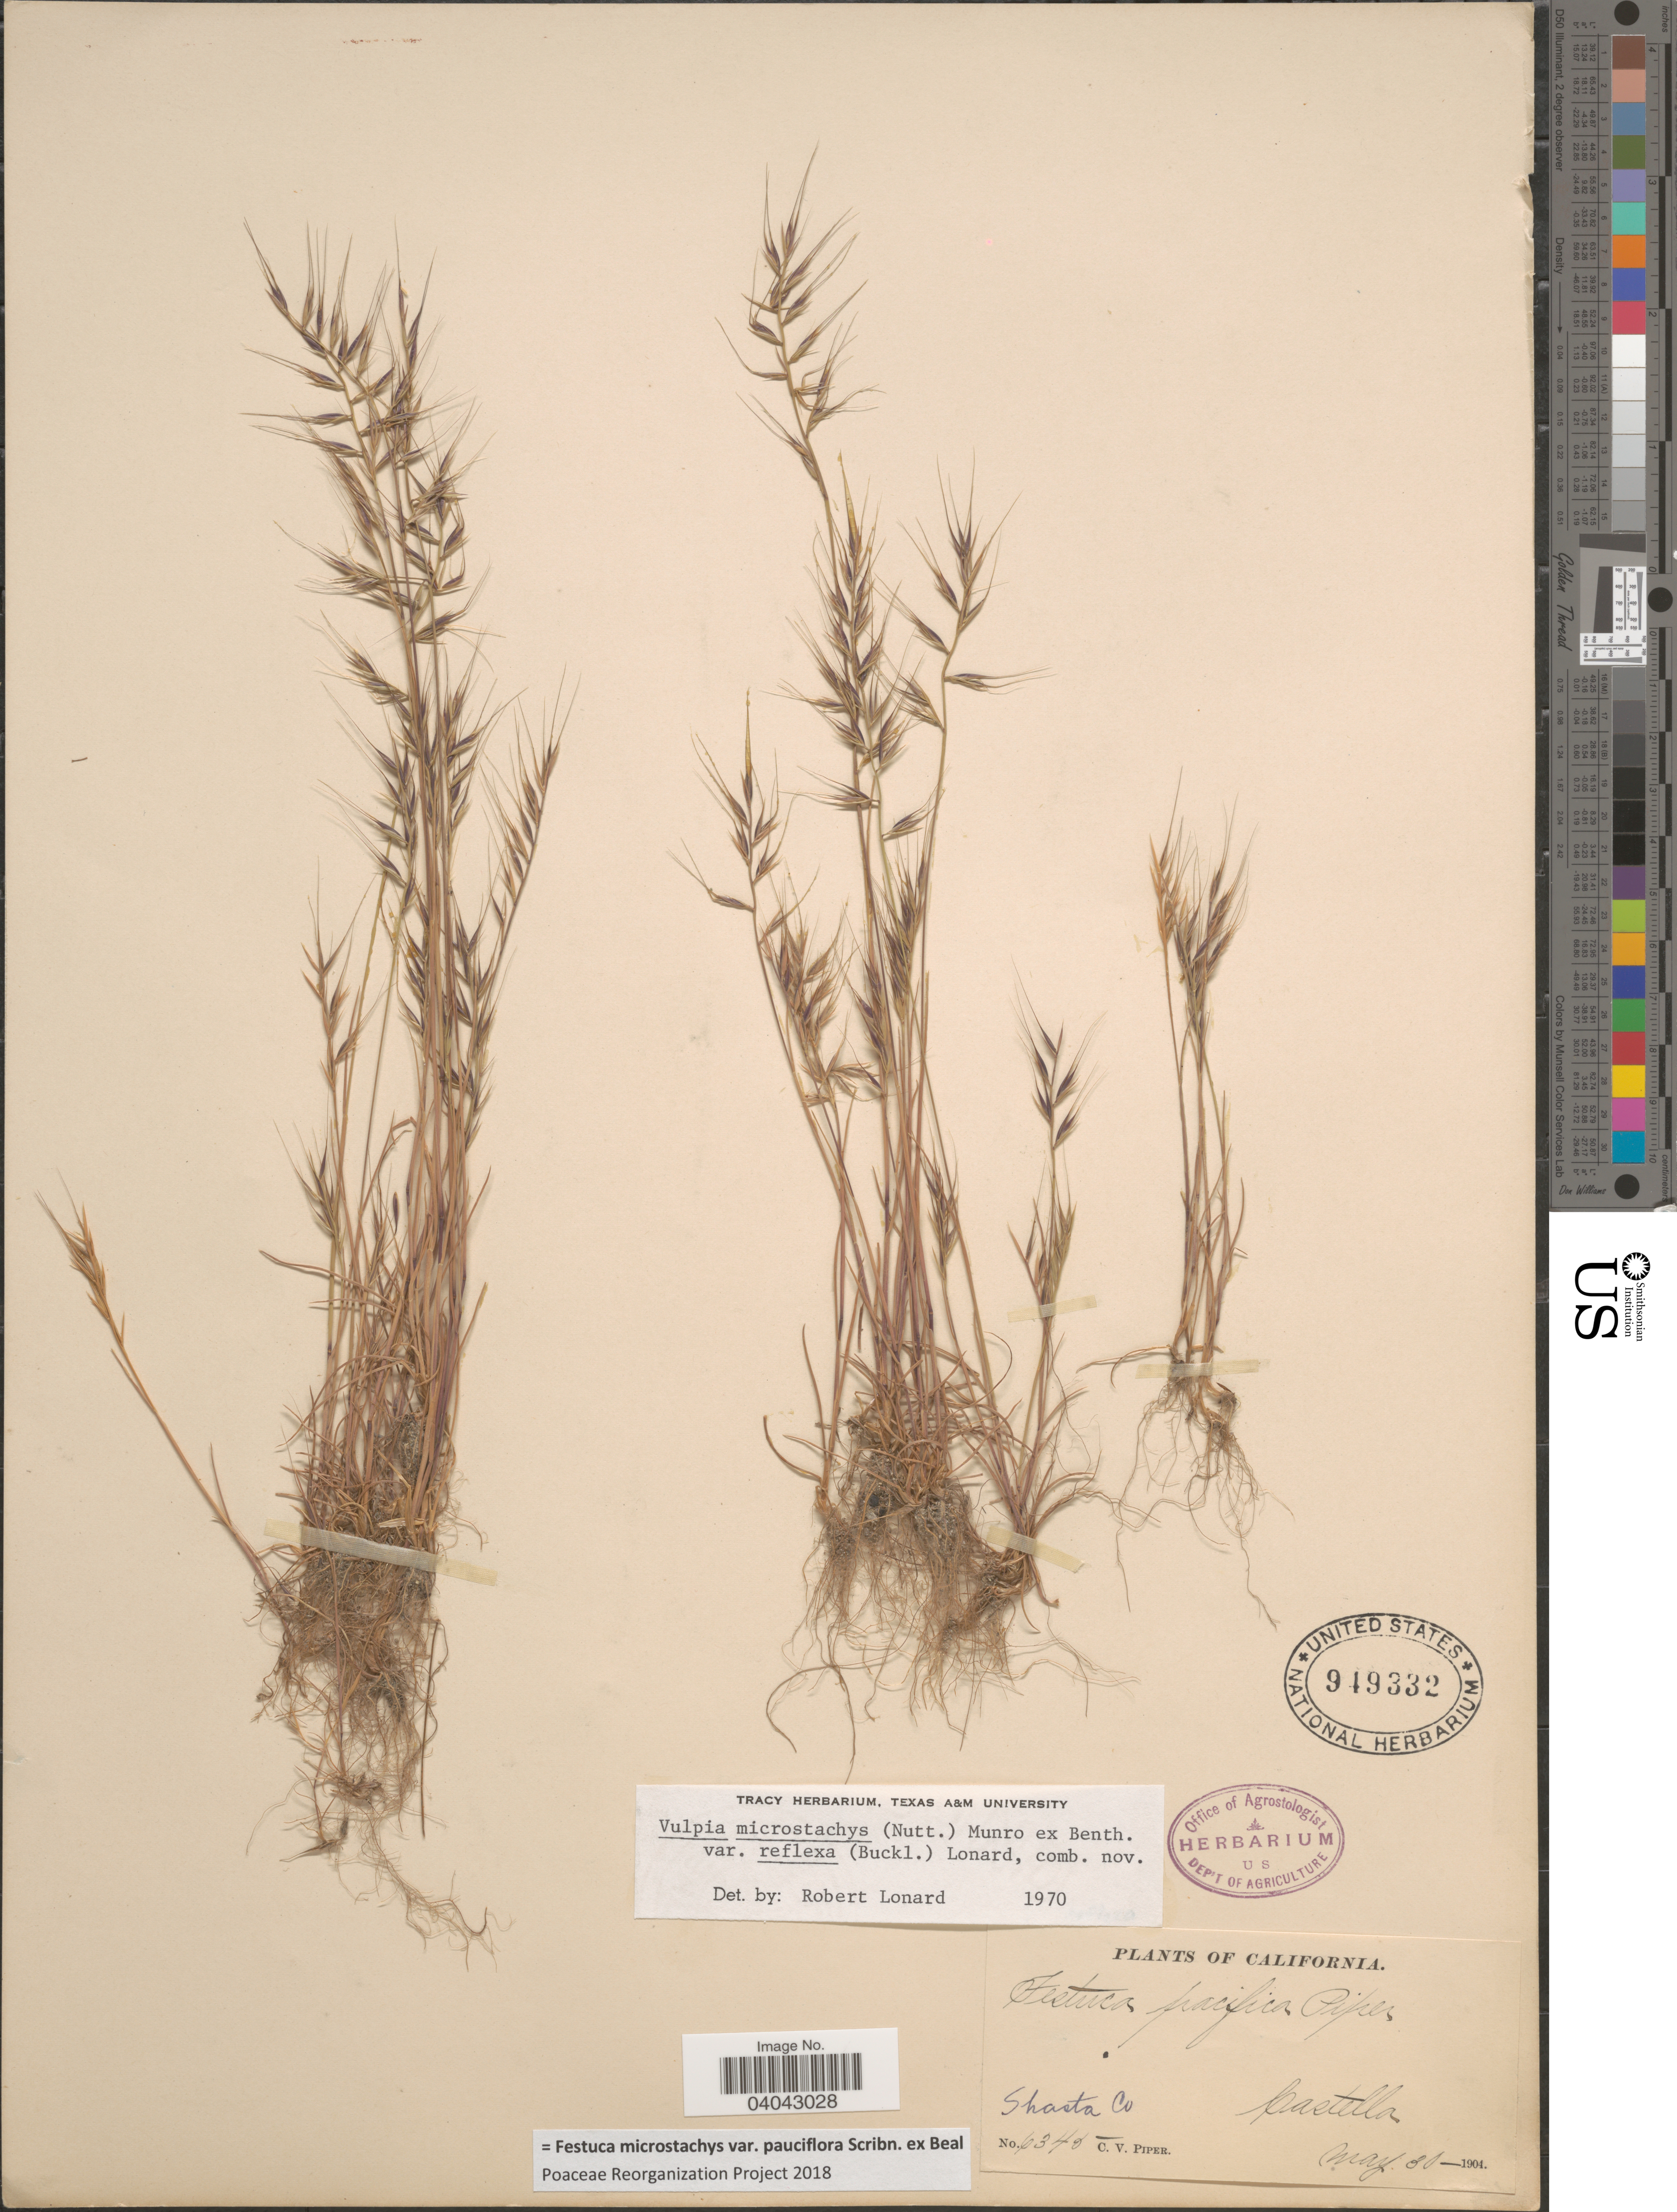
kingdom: Plantae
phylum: Tracheophyta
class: Liliopsida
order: Poales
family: Poaceae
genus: Festuca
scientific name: Festuca microstachys var. pauciflora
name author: Scribn. ex W.J. Beal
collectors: C. V. Piper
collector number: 6345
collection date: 1904-05-30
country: United States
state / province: California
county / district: Shasta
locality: Shasta Co. Castella.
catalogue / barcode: US 949332